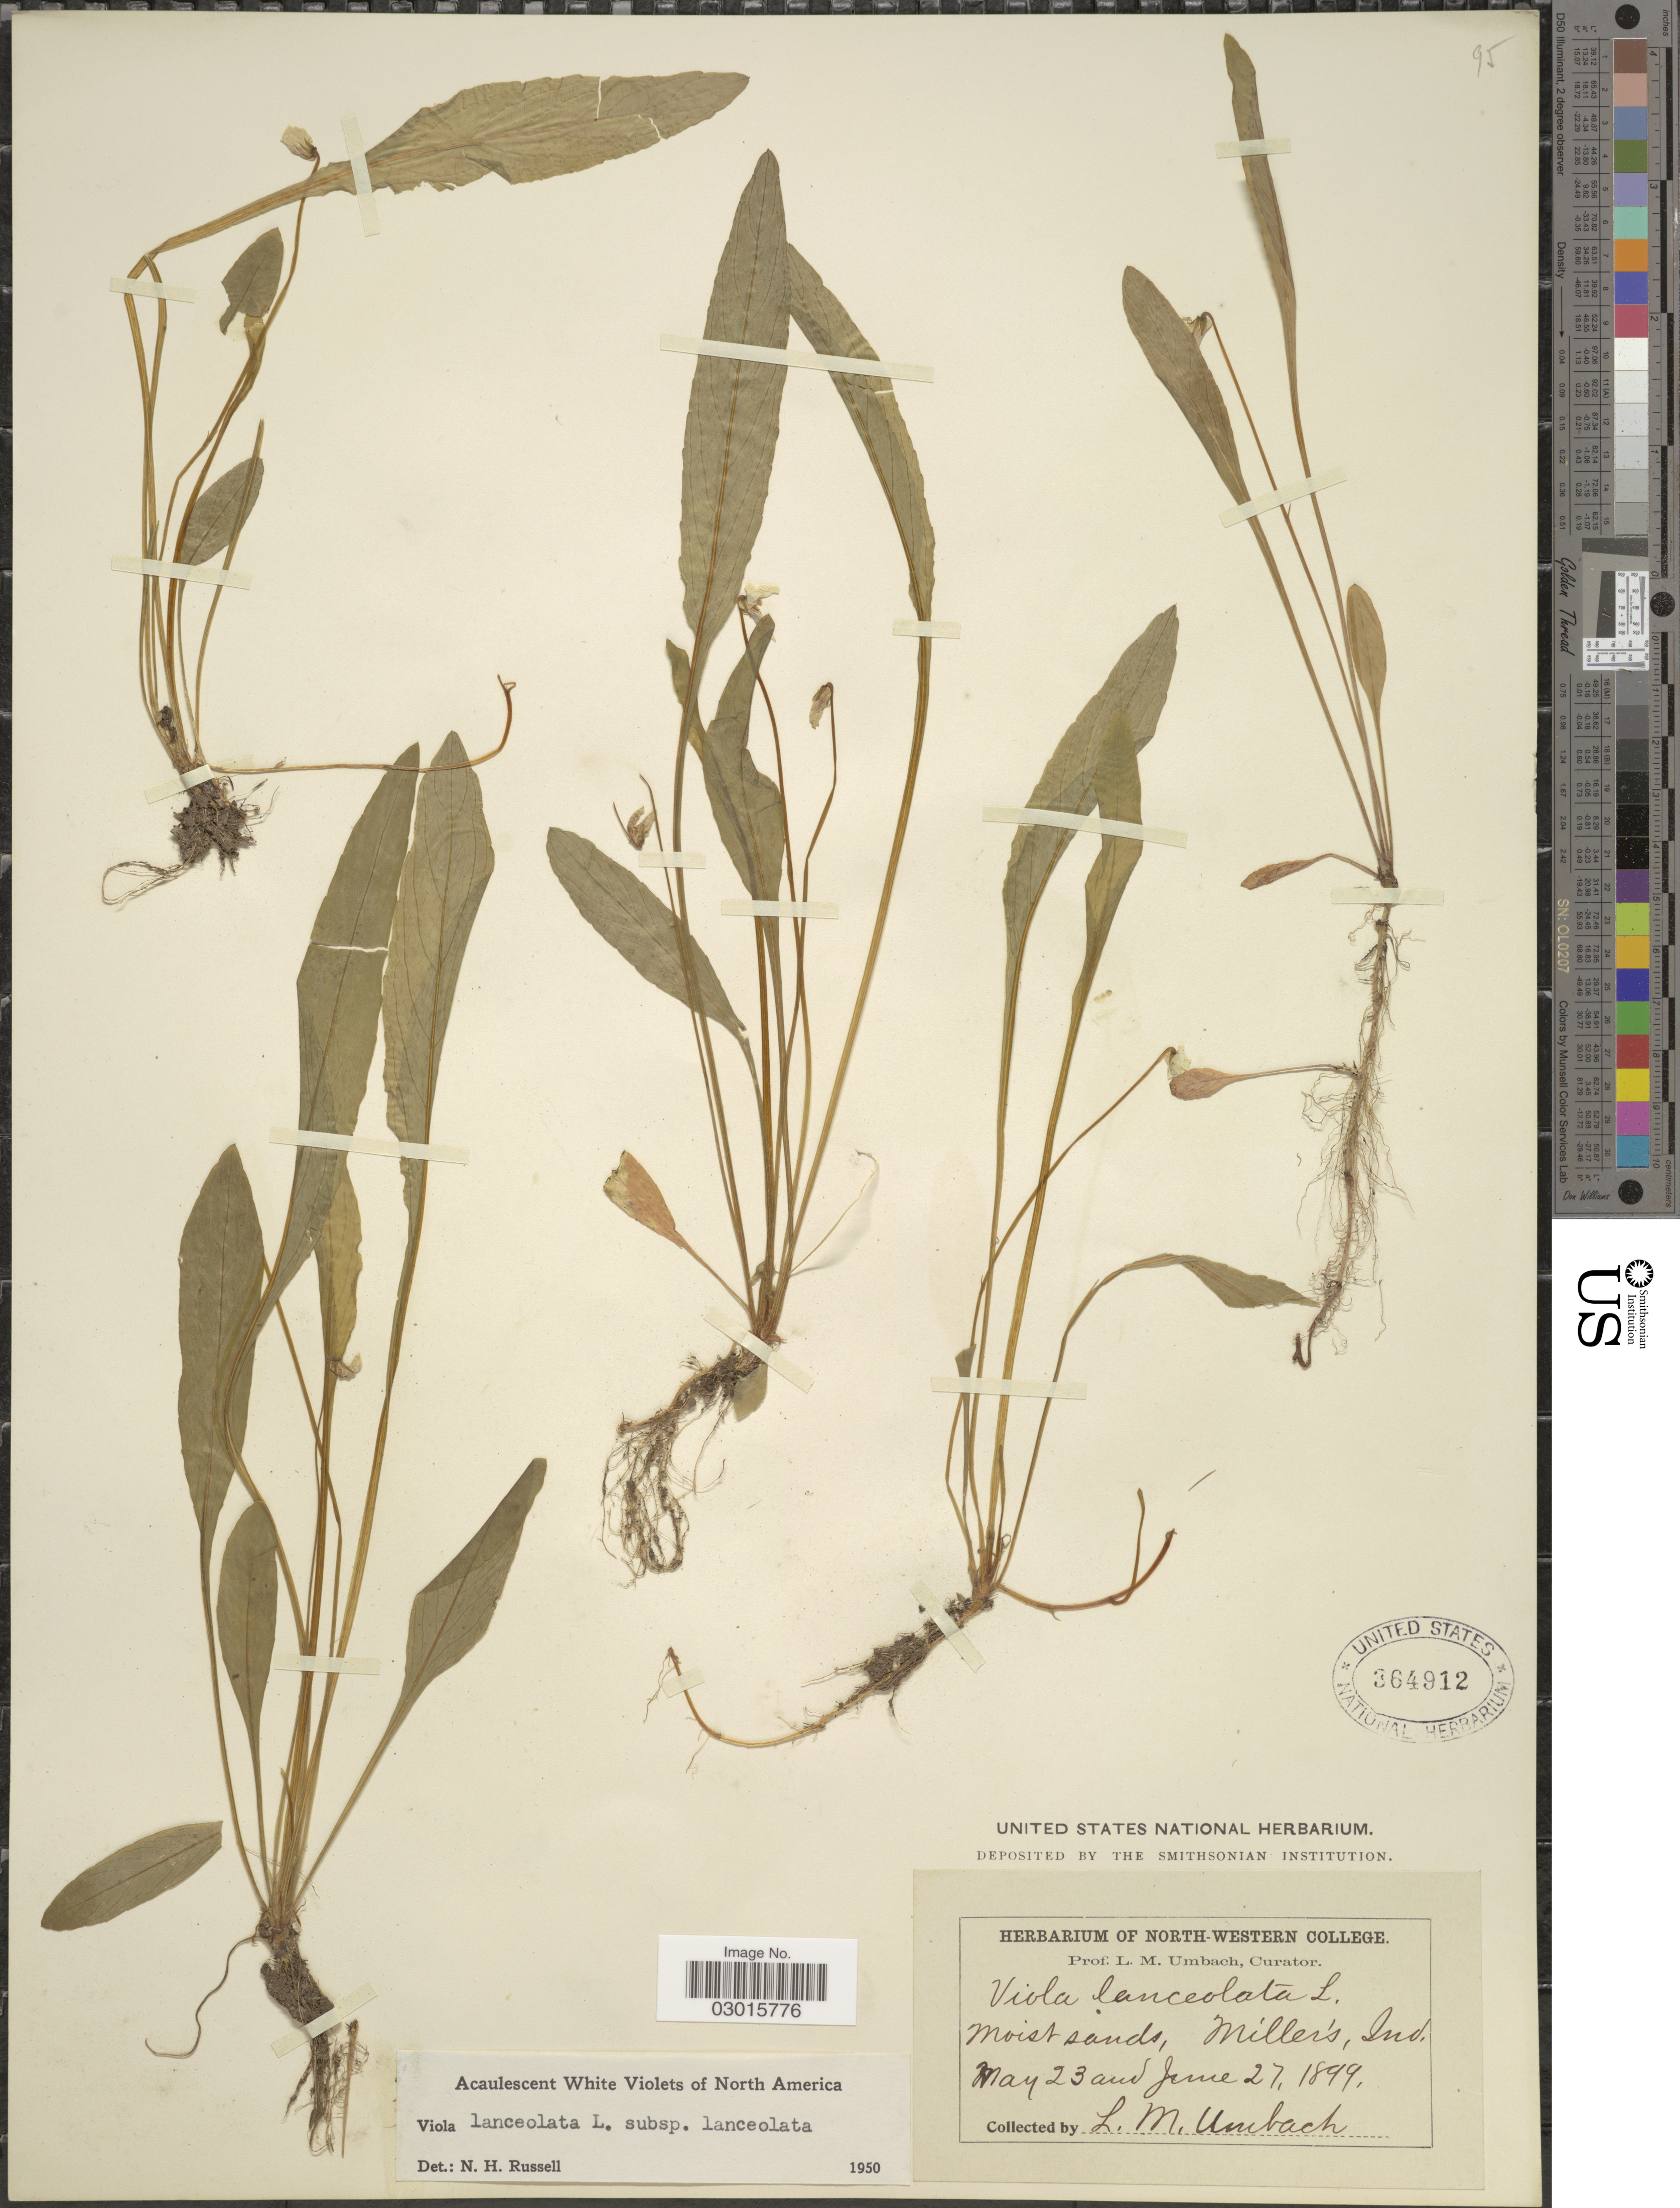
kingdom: Plantae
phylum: Tracheophyta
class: Magnoliopsida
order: Malpighiales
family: Violaceae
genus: Viola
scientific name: Viola lanceolata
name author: L.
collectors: L. M. Umbach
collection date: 1899-05-23/1899-06-27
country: United States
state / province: Indiana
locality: Miller's.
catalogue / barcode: US 364912